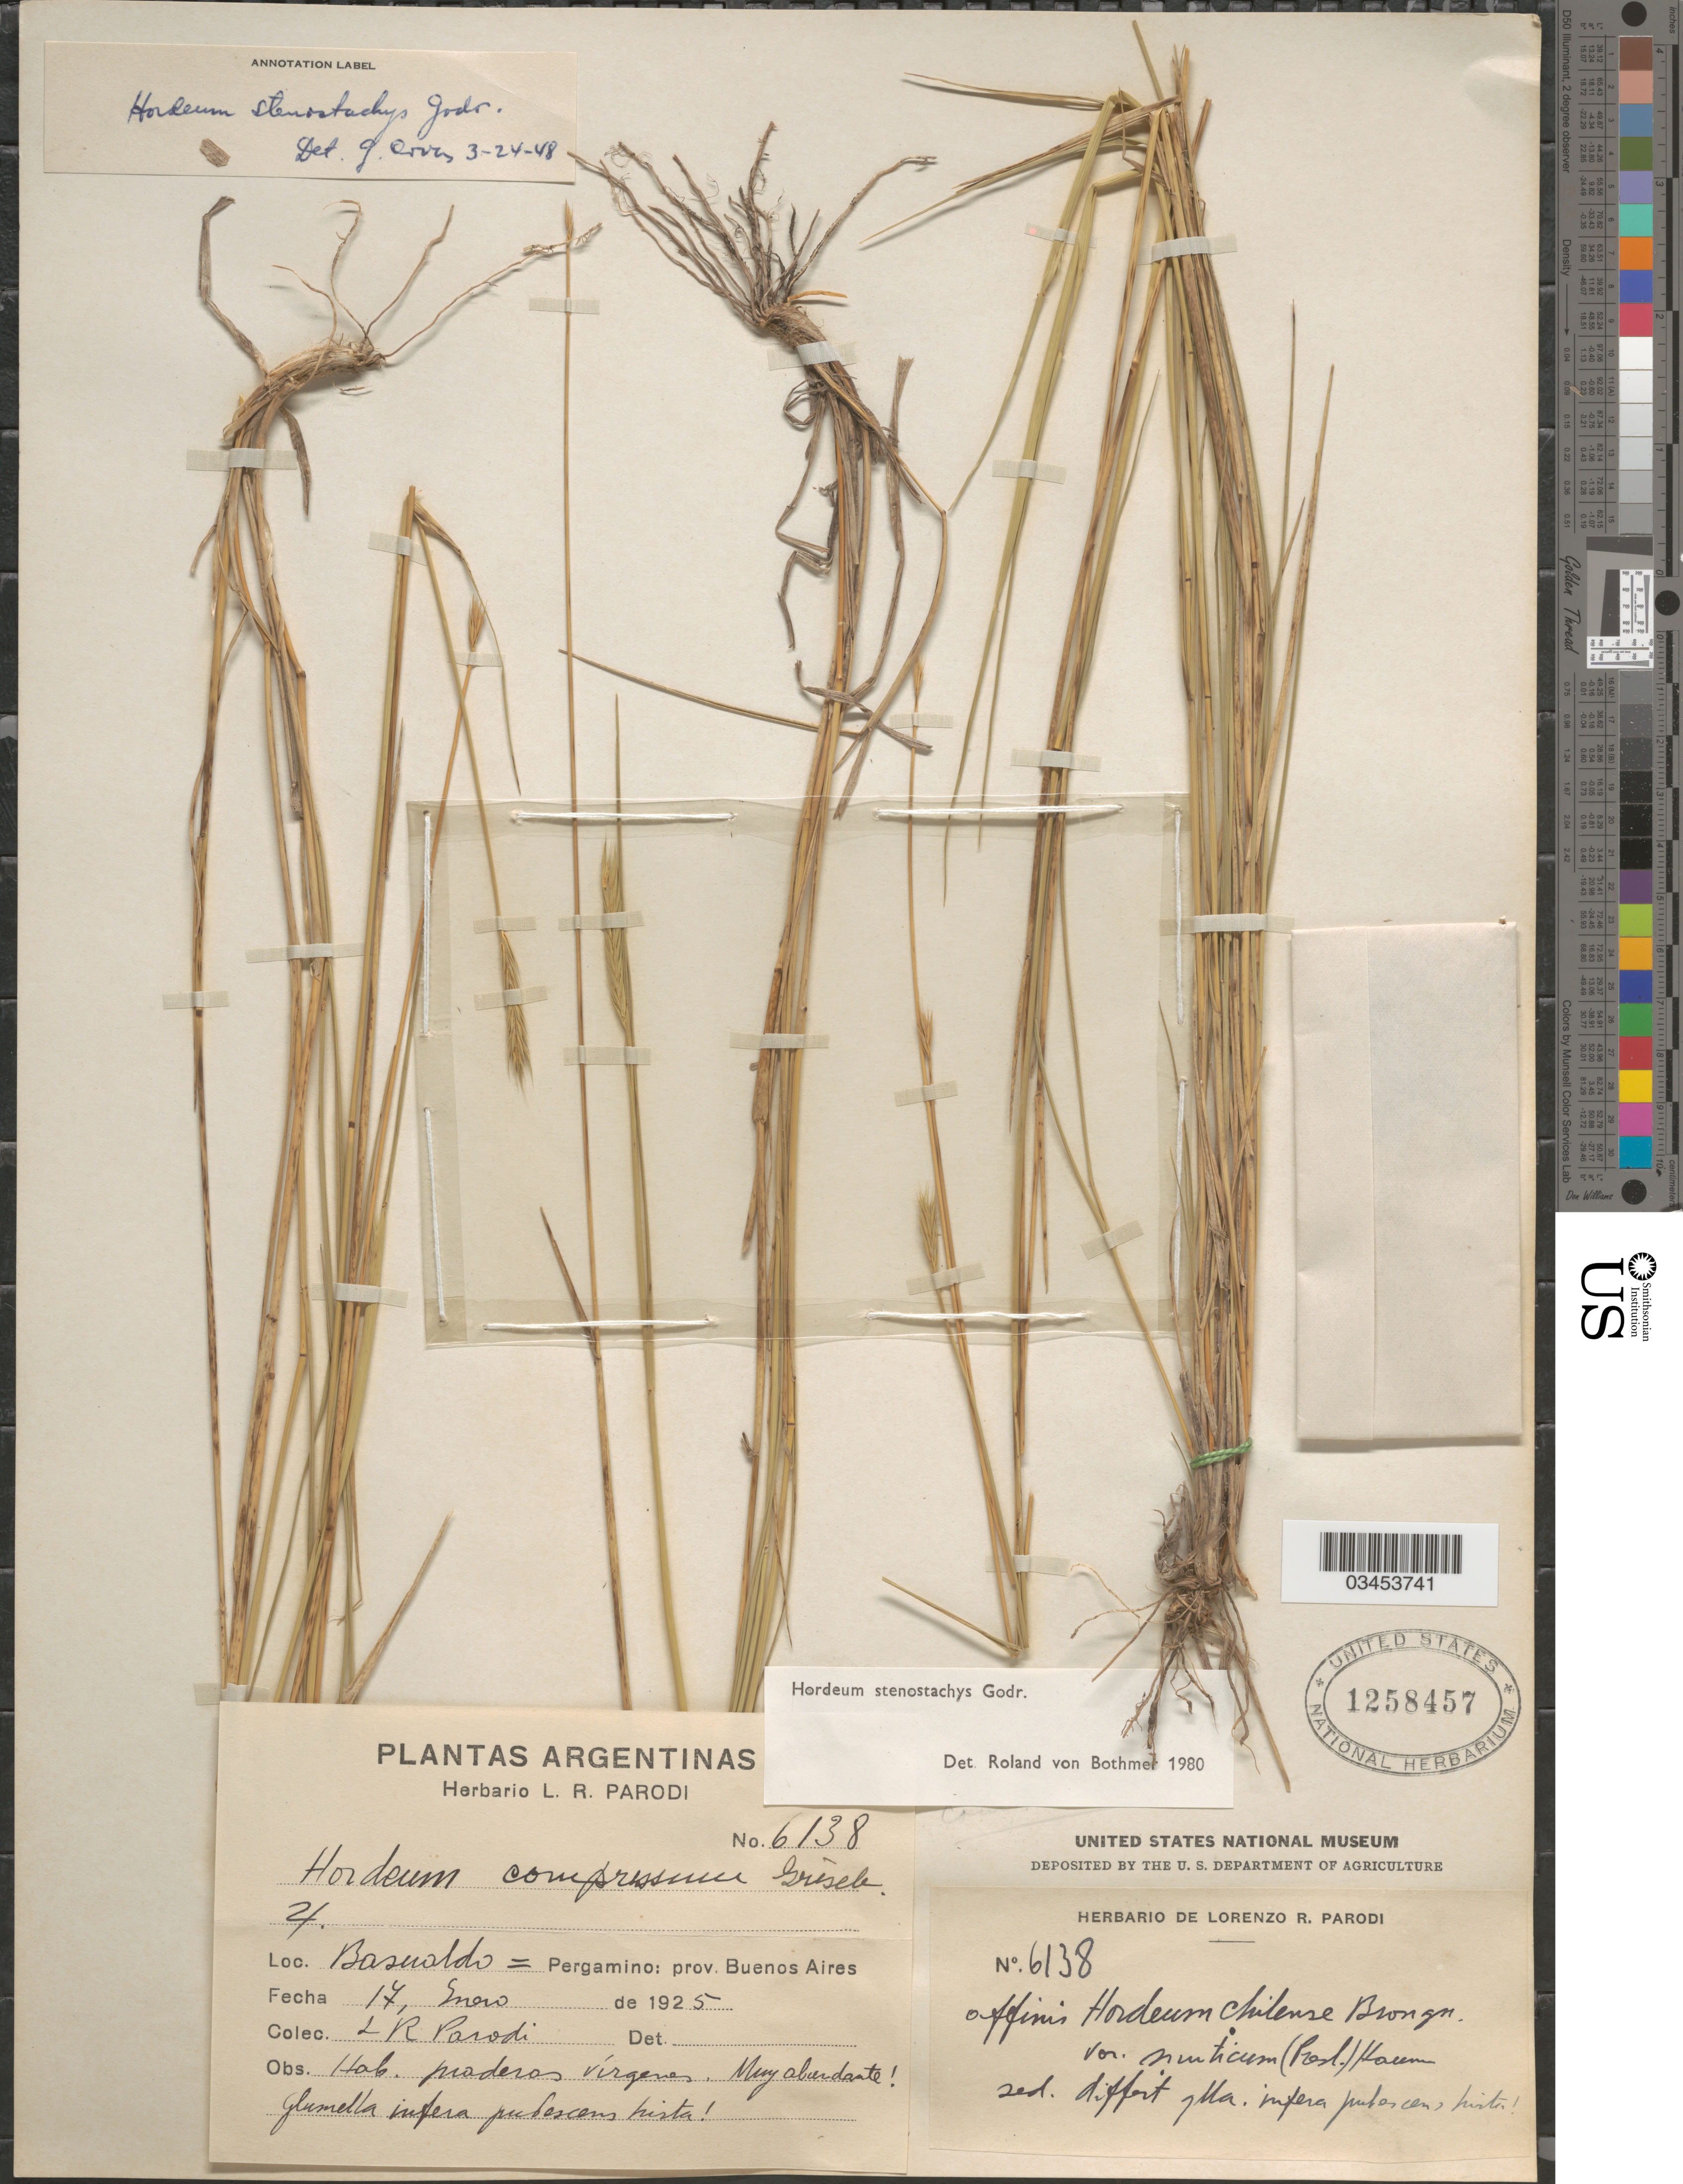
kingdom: Plantae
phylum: Tracheophyta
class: Liliopsida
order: Poales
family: Poaceae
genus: Hordeum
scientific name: Hordeum stenostachys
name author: Godr.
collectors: L. R. Parodi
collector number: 6138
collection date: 1925-01-17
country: Argentina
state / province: Buenos Aires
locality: Basnaldo = Pergamino.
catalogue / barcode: US 1258457